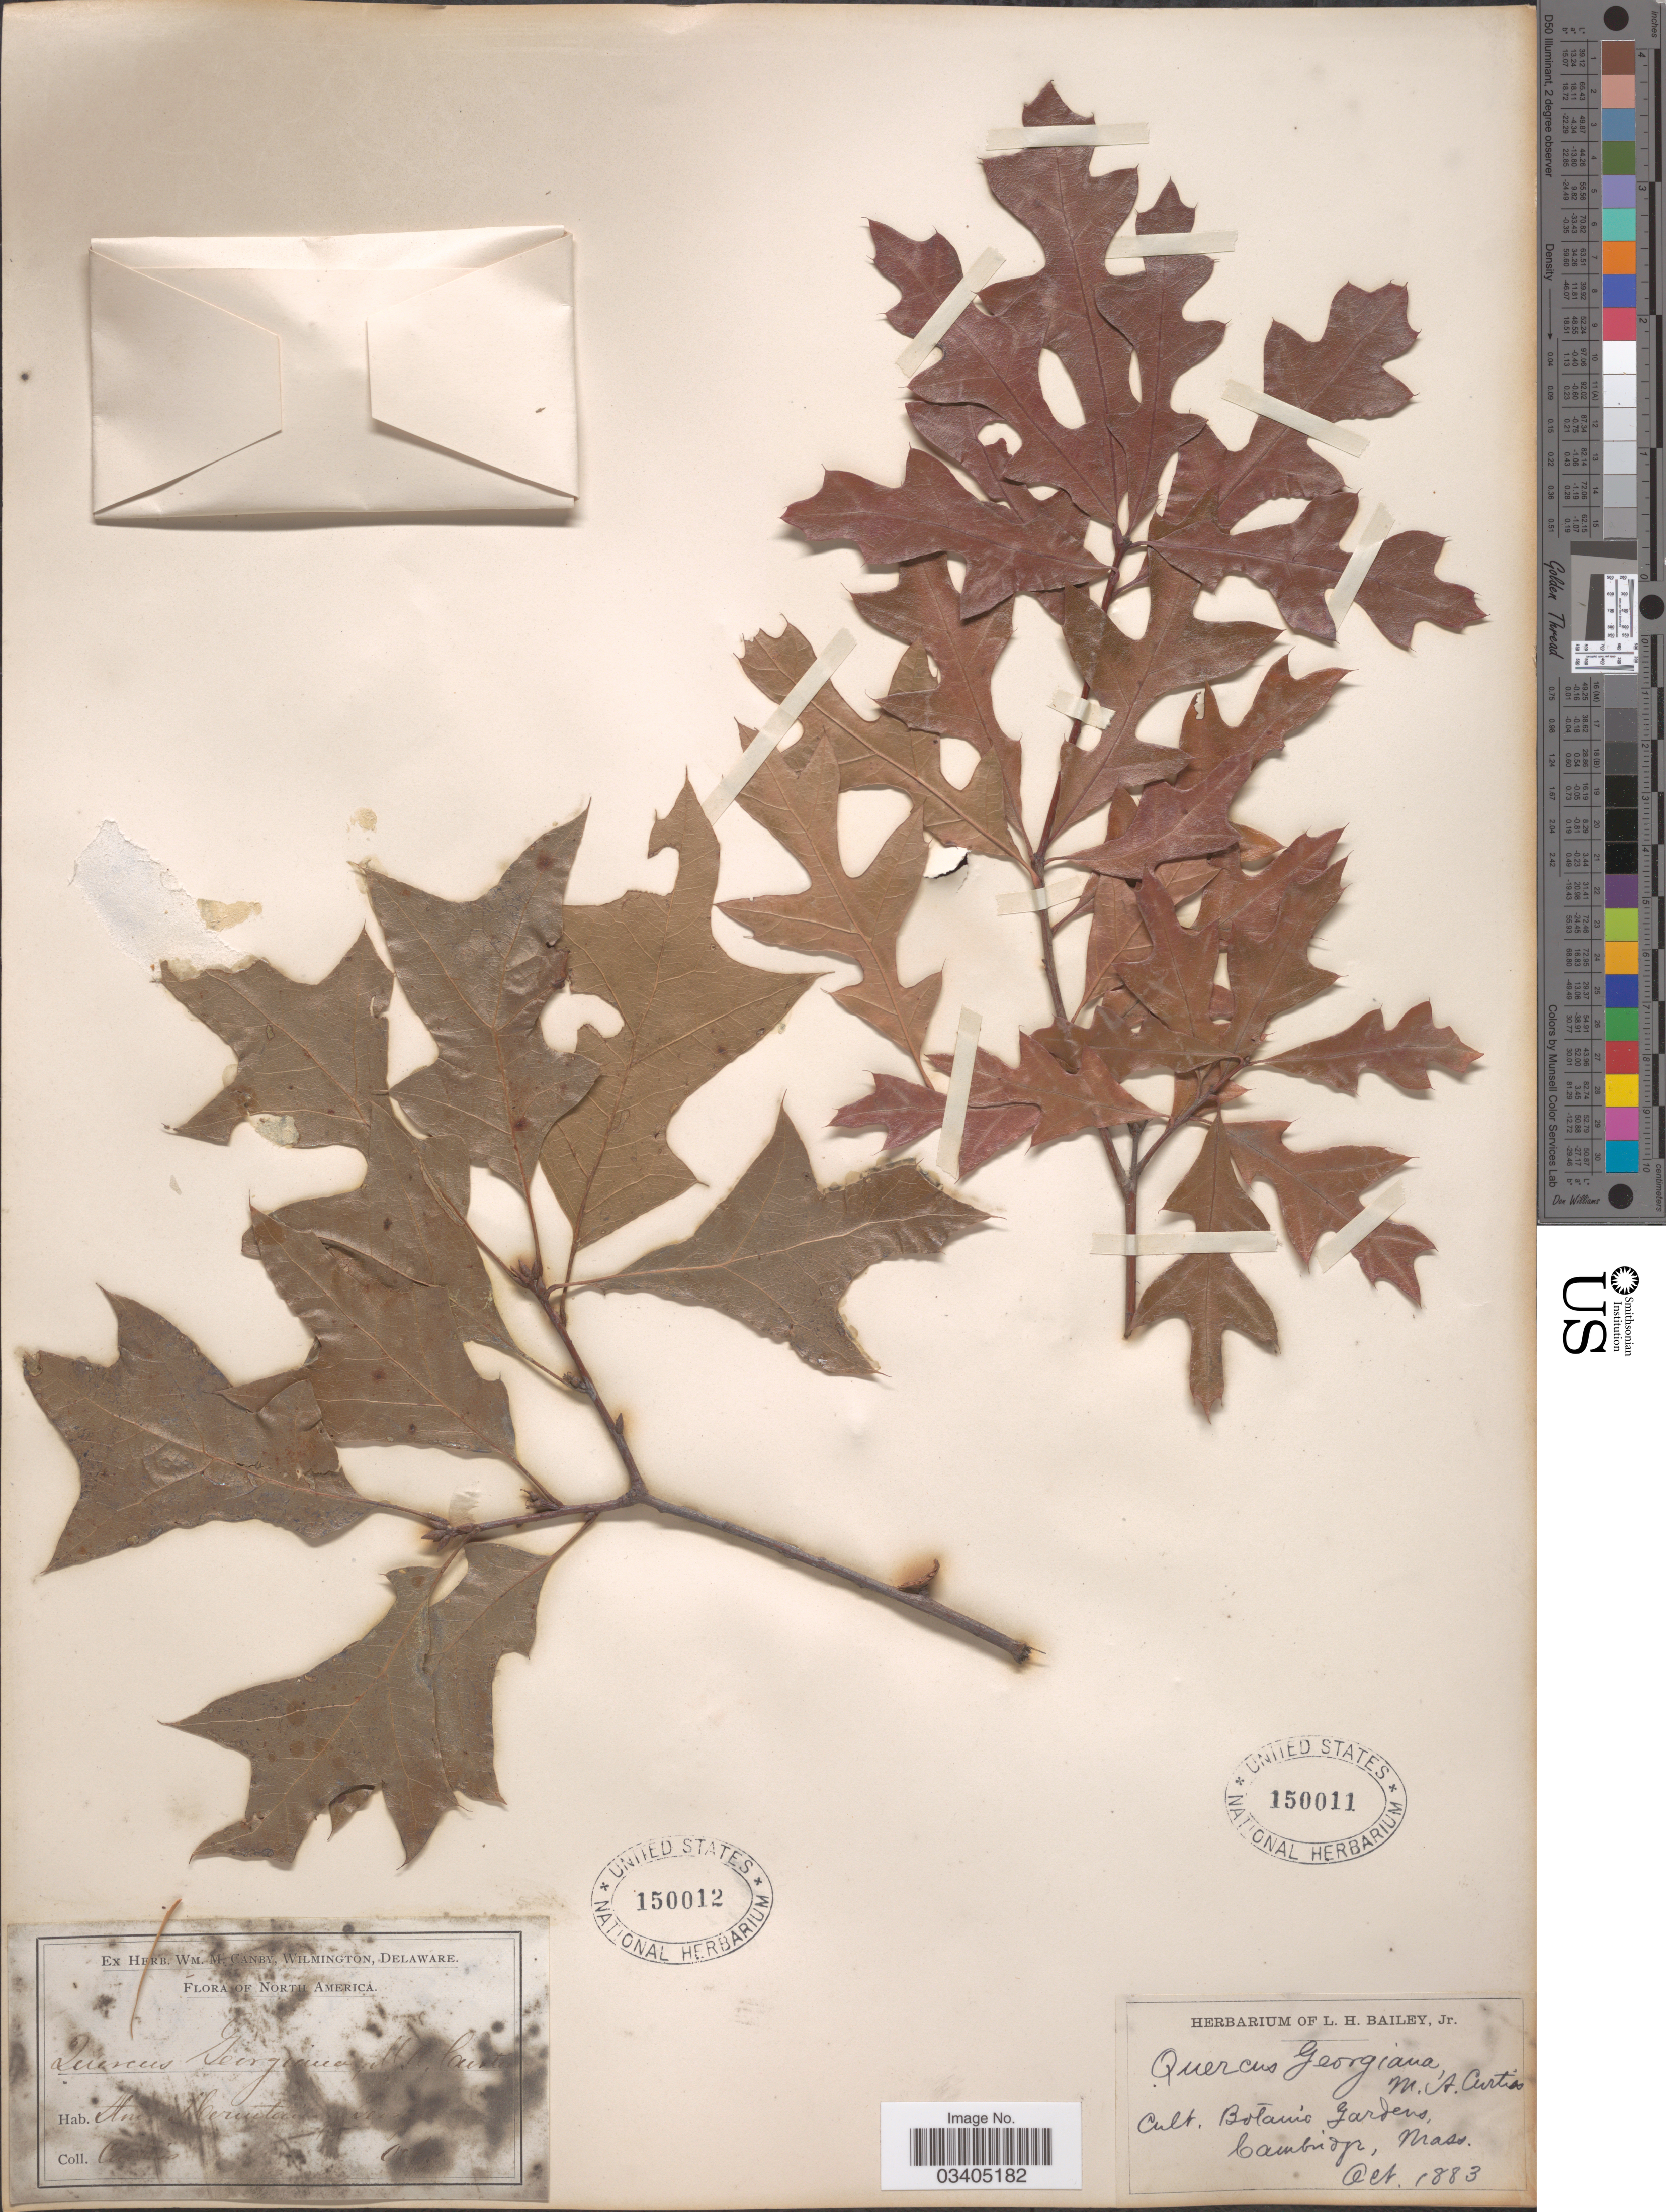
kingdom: Plantae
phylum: Tracheophyta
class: Magnoliopsida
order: Fagales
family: Fagaceae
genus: Quercus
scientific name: Quercus georgiana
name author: M.A. Curtis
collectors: M. A. Curtiss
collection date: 1883-10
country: United States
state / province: Massachusetts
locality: Cult. Botanic Gardens, Cambridge.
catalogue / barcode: US 150011